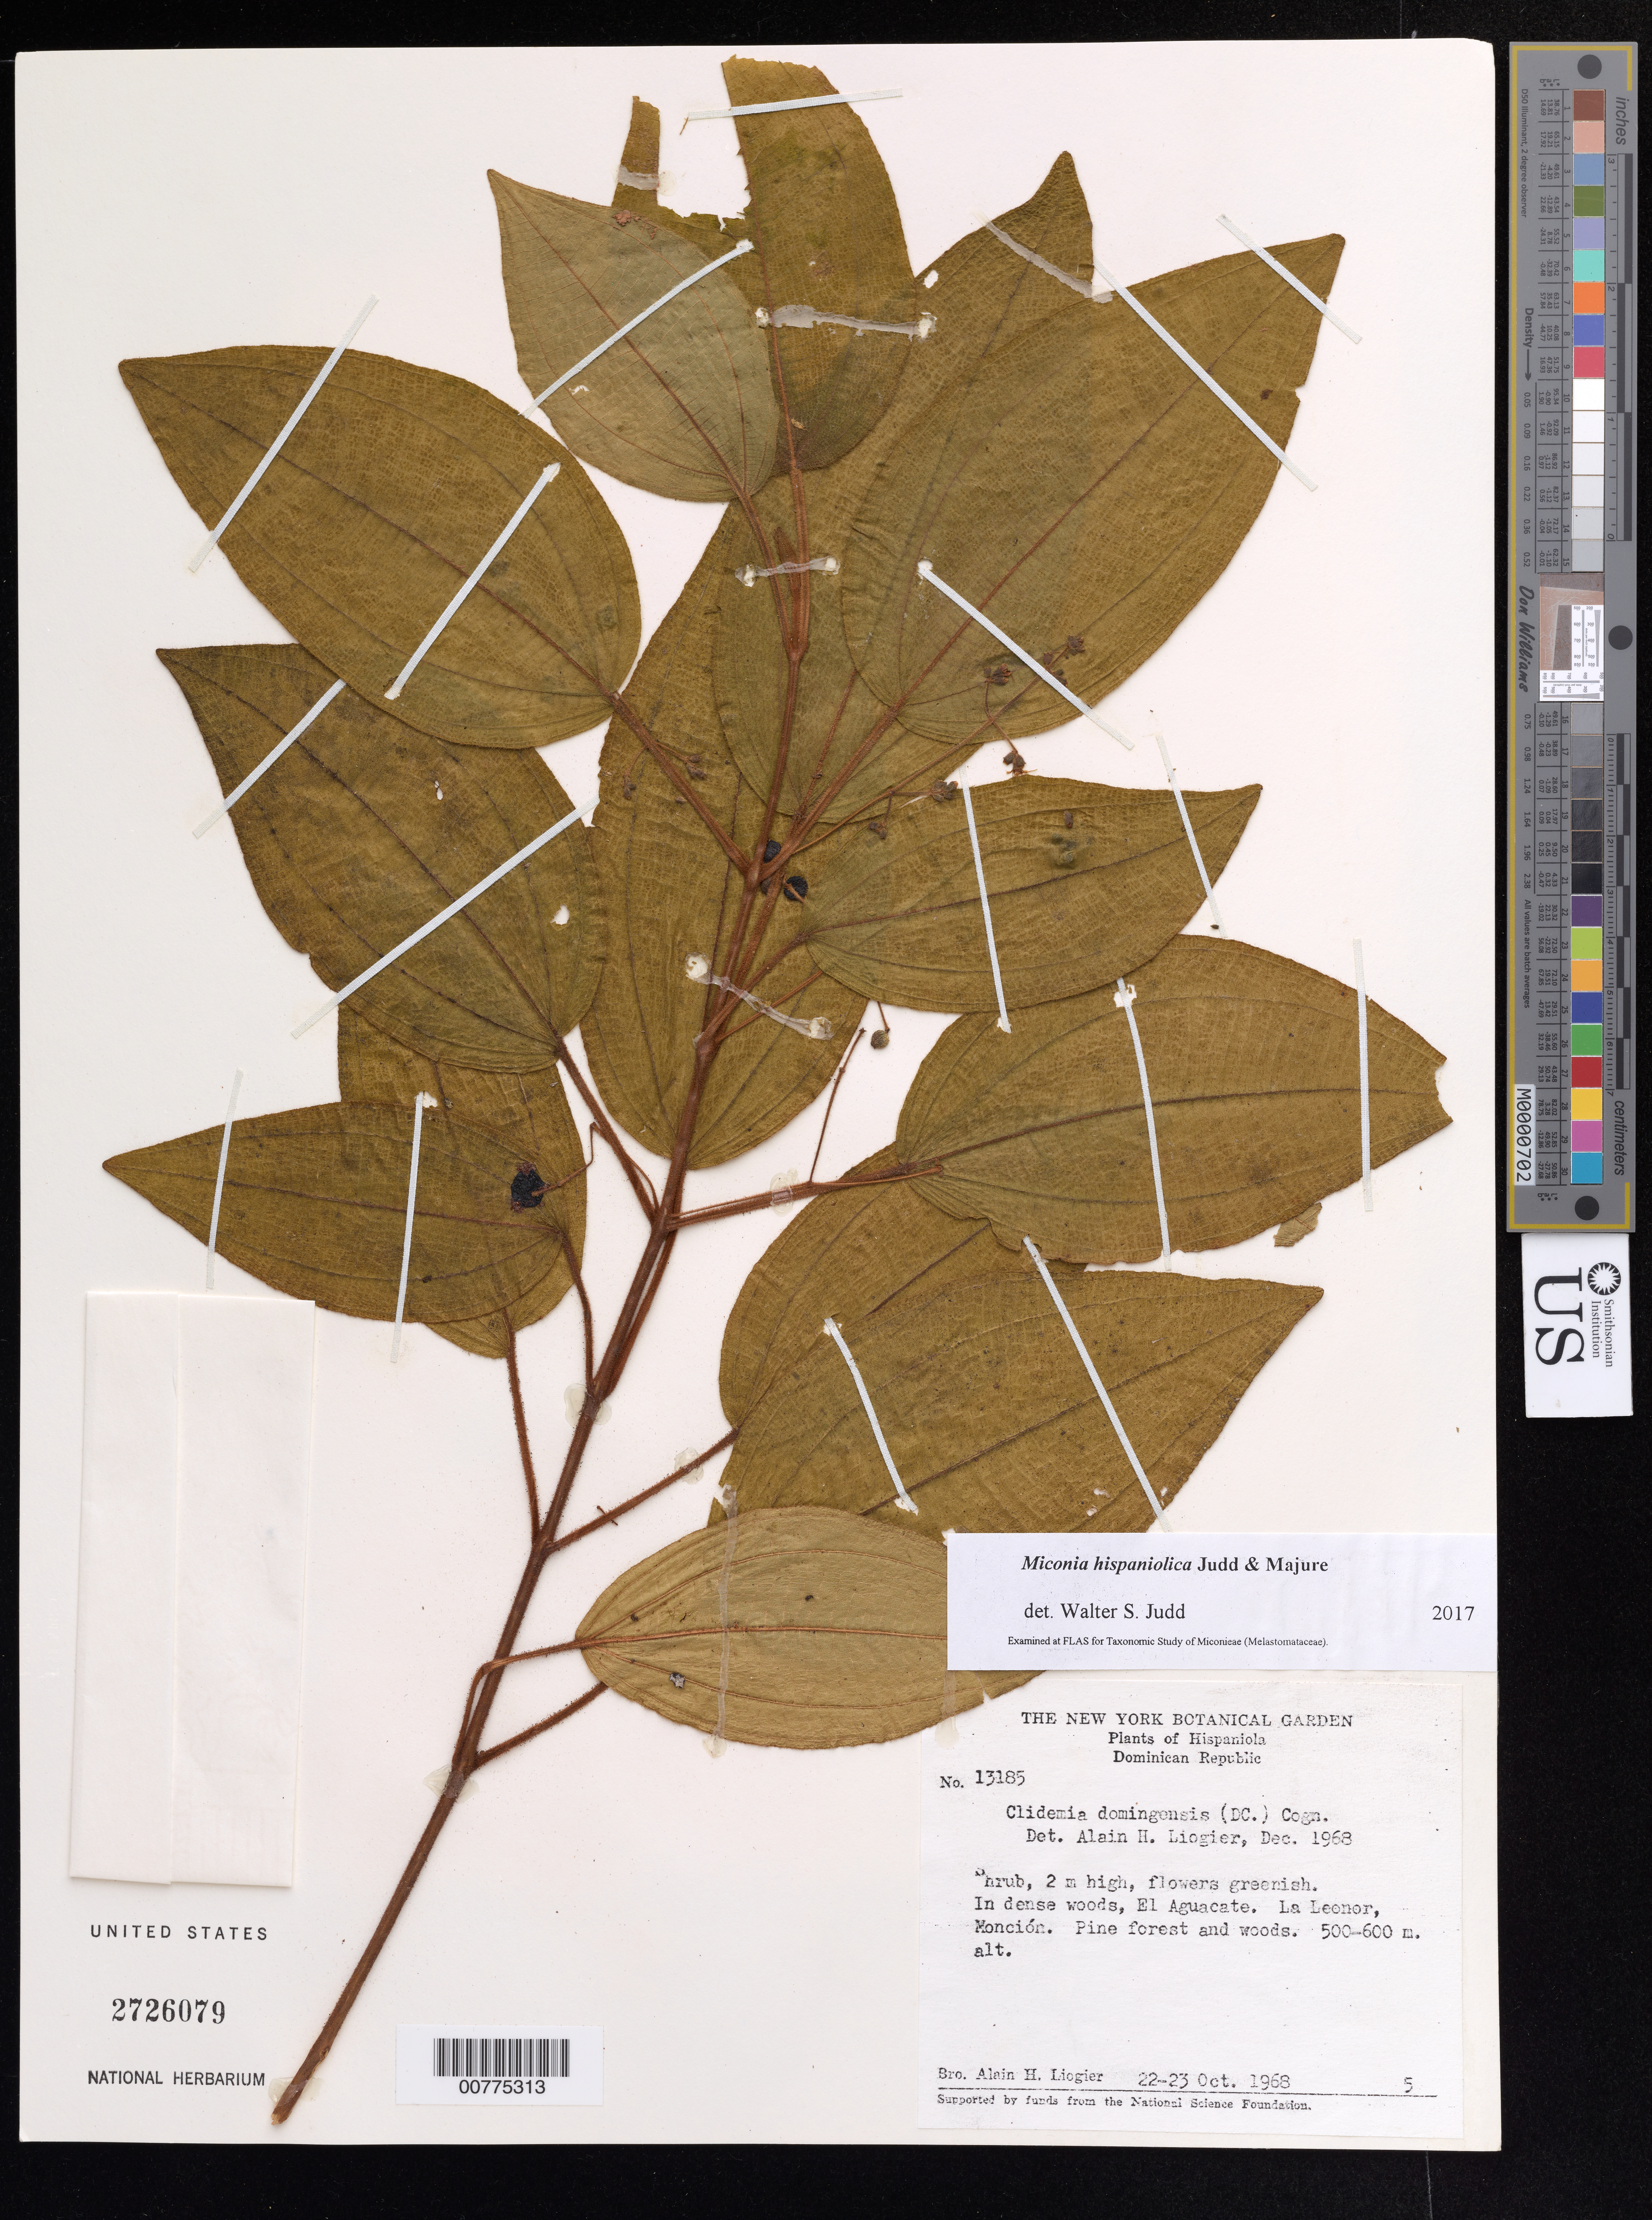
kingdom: Plantae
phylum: Tracheophyta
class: Magnoliopsida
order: Myrtales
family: Melastomataceae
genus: Miconia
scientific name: Miconia hispaniolica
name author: Judd & Majure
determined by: Judd, Walter S.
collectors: A. H. Liogier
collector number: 13185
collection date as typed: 22 Oct 1968 to 23 Oct 1968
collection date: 1968-10-22/1968-10-23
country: Dominican Republic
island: Hispaniola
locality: Monció, La Leonor, El Aguacate.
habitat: Pine forest and dense woods.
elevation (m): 500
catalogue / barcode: US 2726079